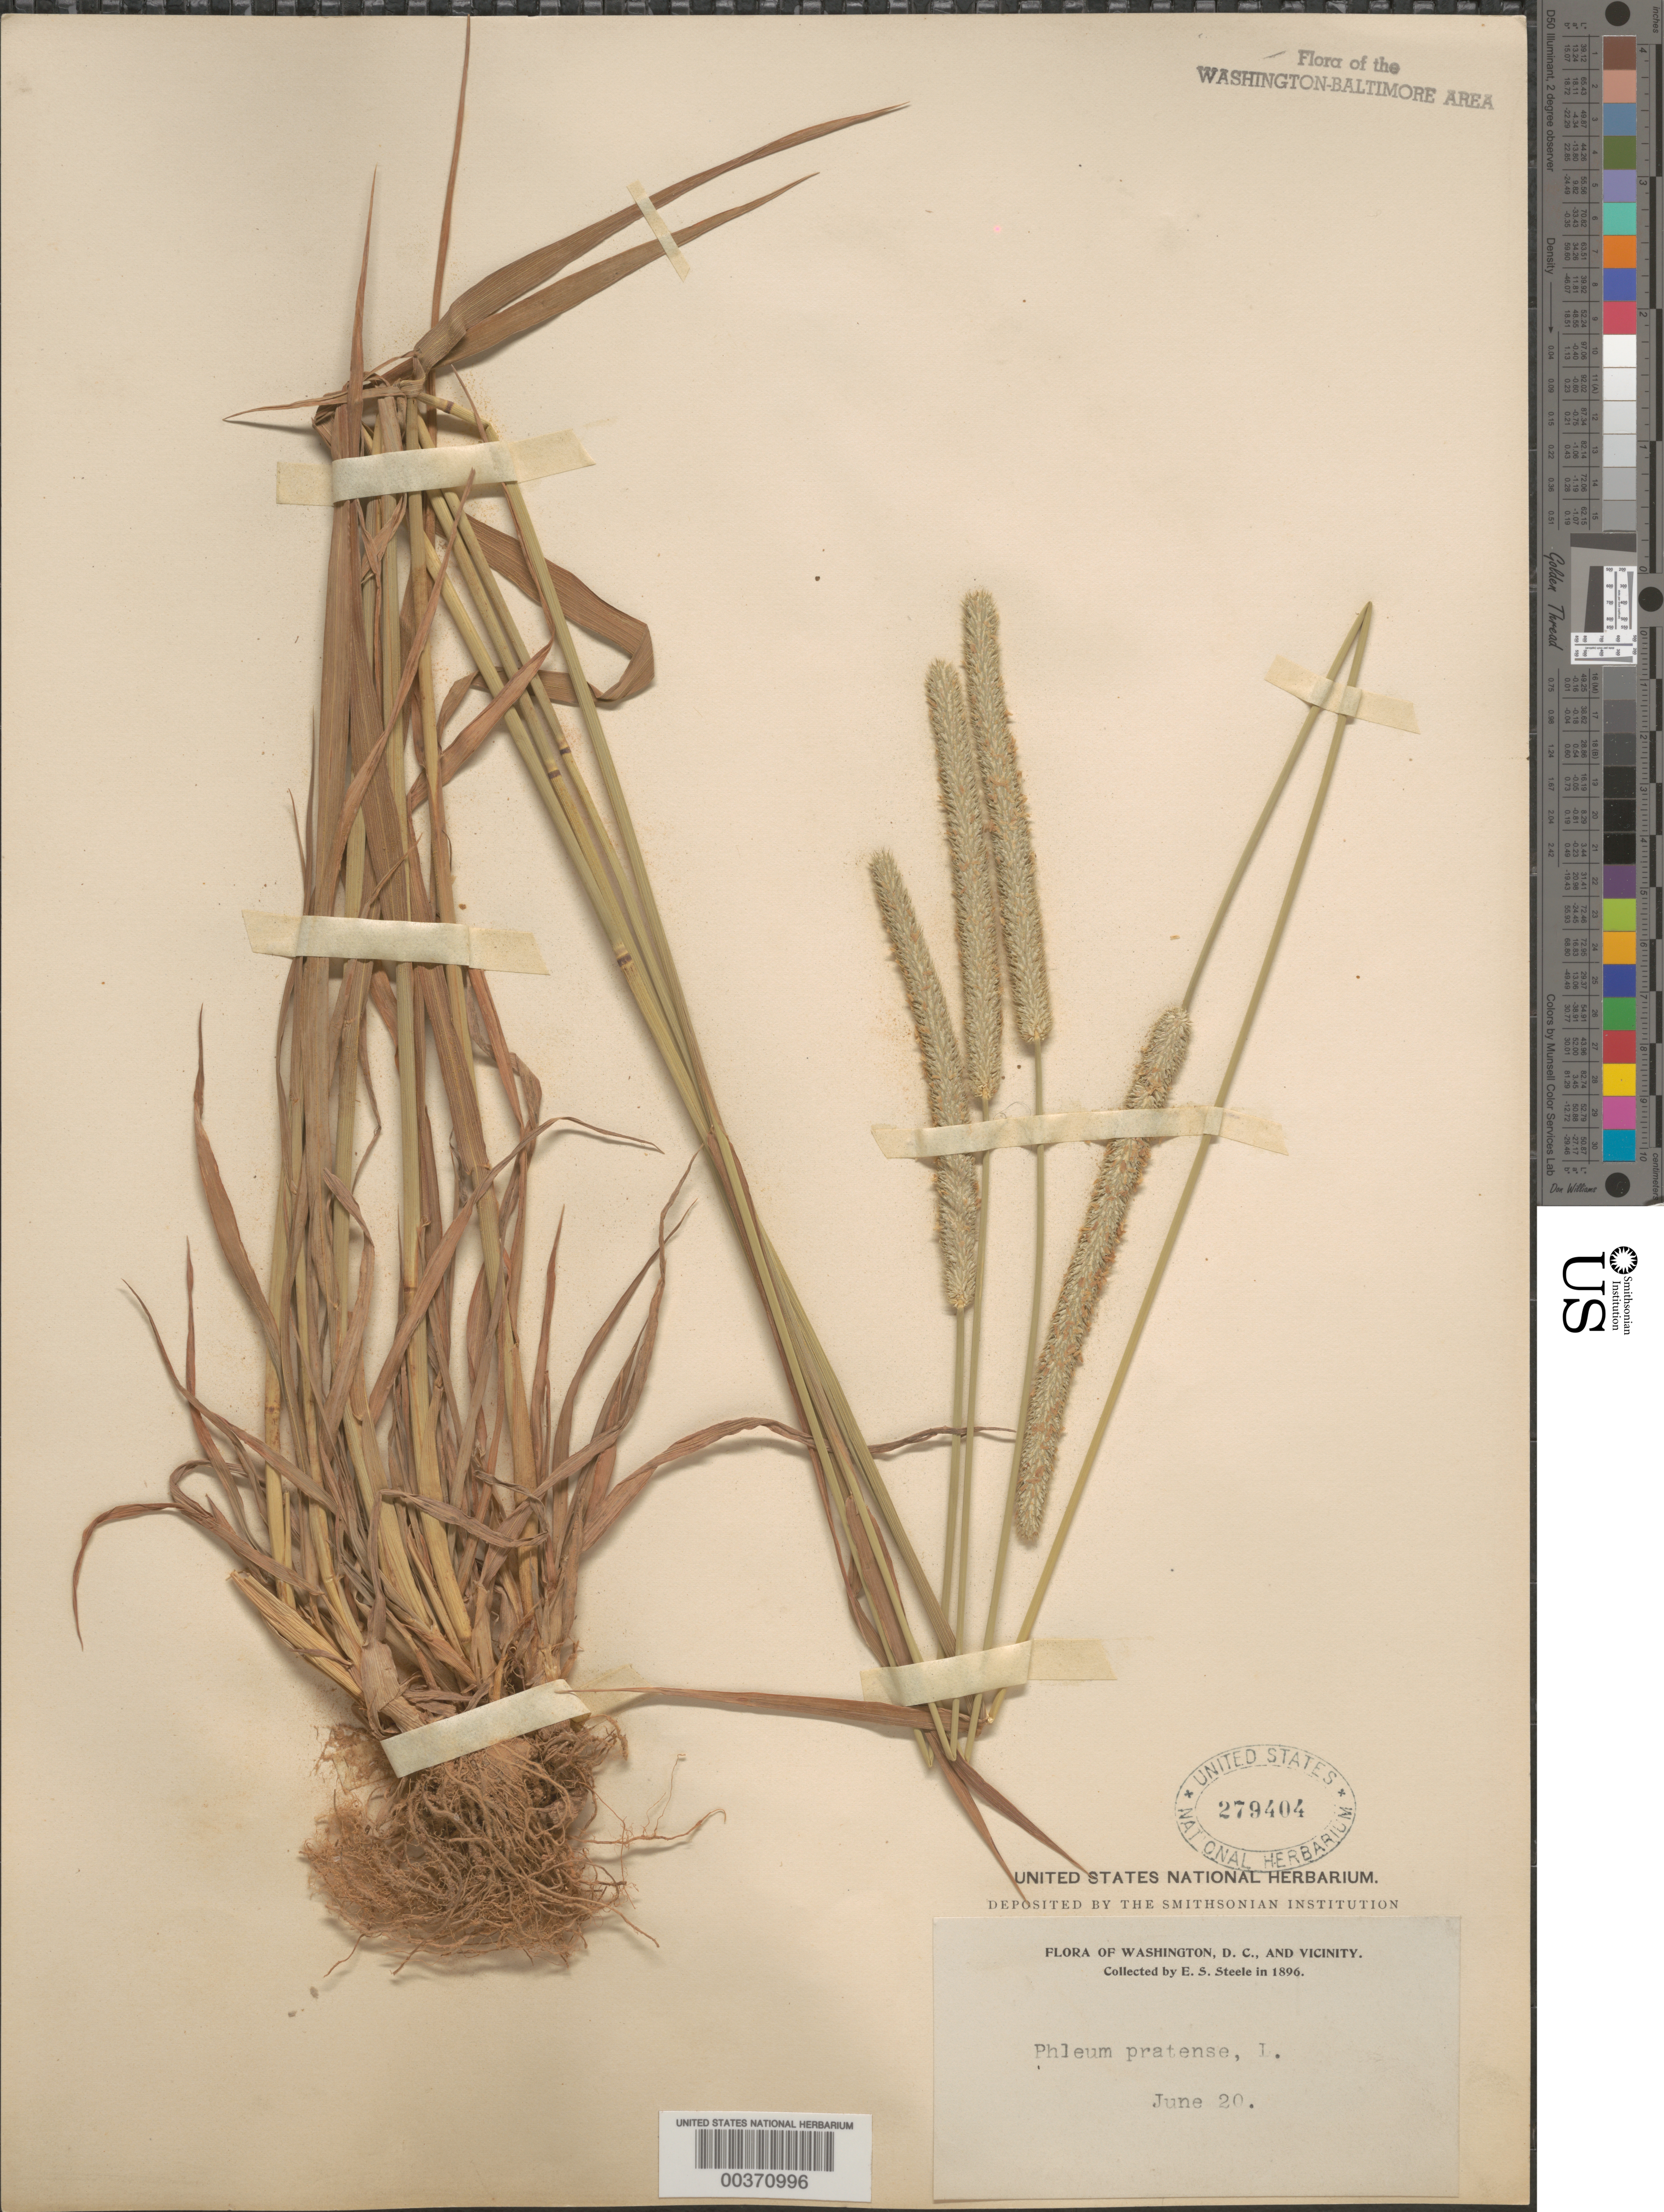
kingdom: Plantae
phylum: Tracheophyta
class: Liliopsida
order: Poales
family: Poaceae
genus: Phleum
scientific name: Phleum pratense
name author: L.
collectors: E. Steele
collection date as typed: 20 Jun 1896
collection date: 1896-06-20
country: United States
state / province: District of Columbia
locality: Washington DC area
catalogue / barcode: US 279404